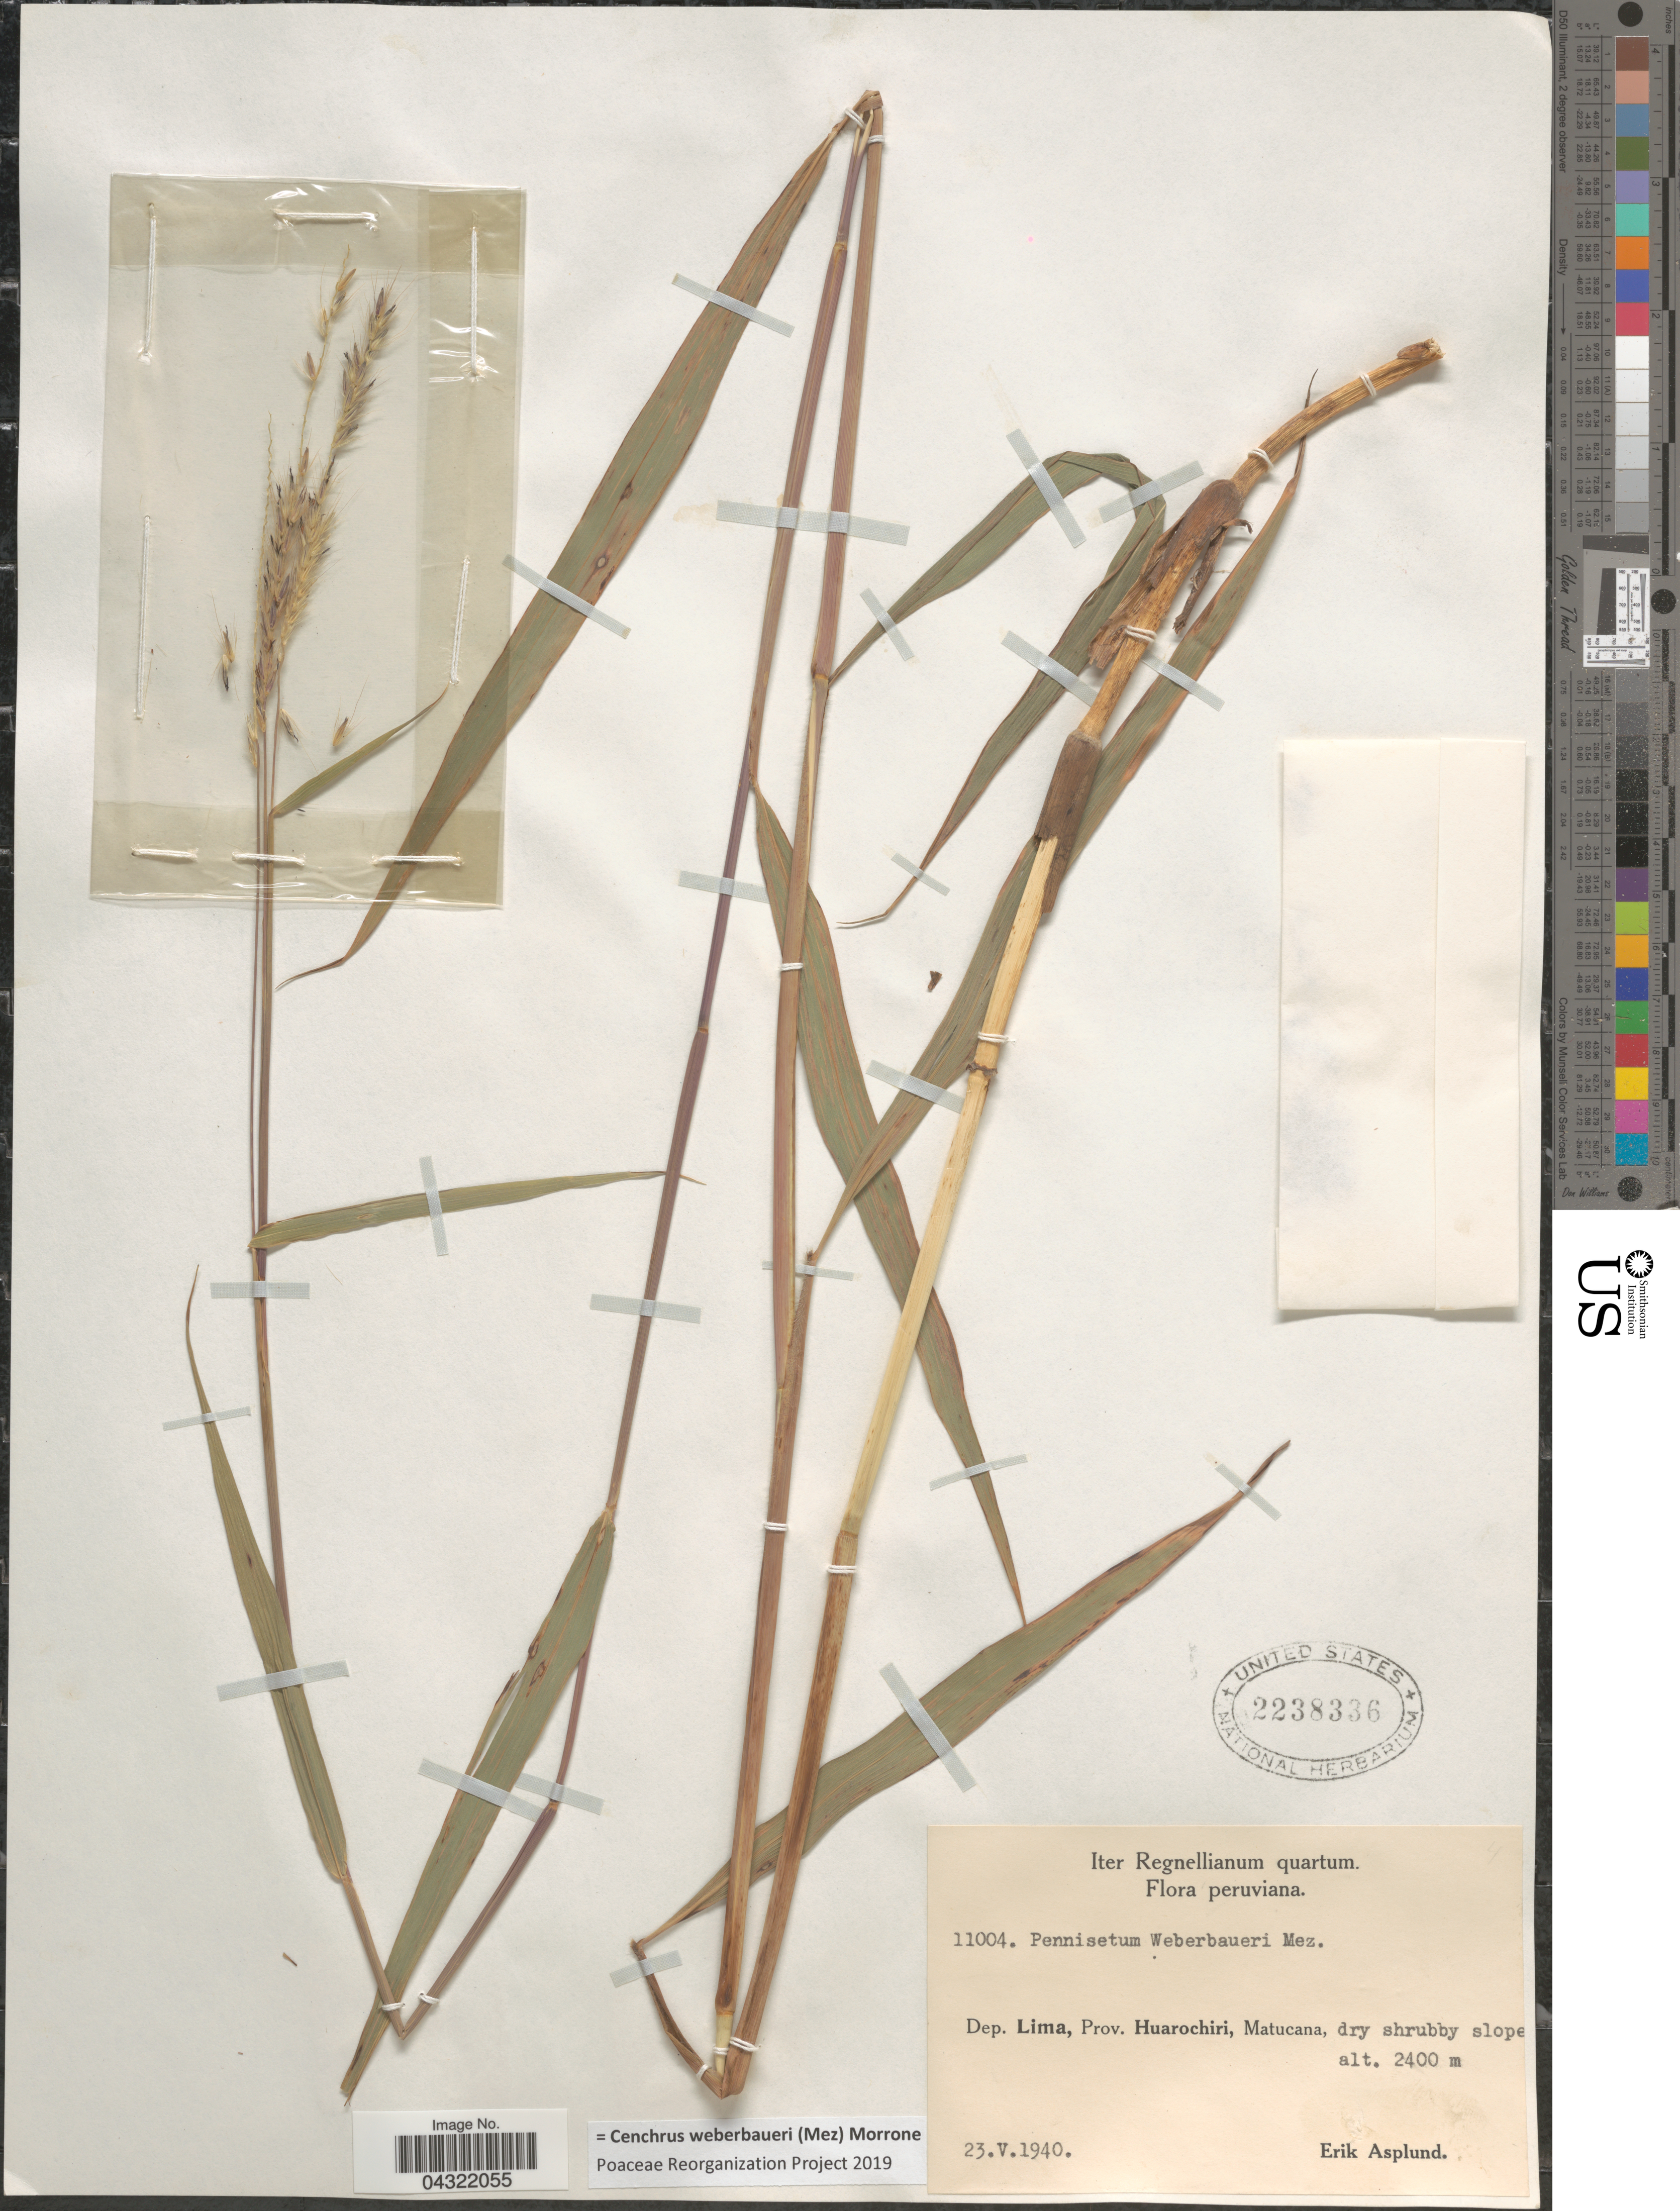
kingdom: Plantae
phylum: Tracheophyta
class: Liliopsida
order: Poales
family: Poaceae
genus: Cenchrus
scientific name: Cenchrus weberbaueri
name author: (Mez) Morrone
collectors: E. Asplund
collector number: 11004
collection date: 1940-05-23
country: Peru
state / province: Lima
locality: Iter Regnellianum quartum. Dep. Lima, Prov. Huarochiri, Matucana, dry shrubby slope.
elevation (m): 2400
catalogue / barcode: US 2238336